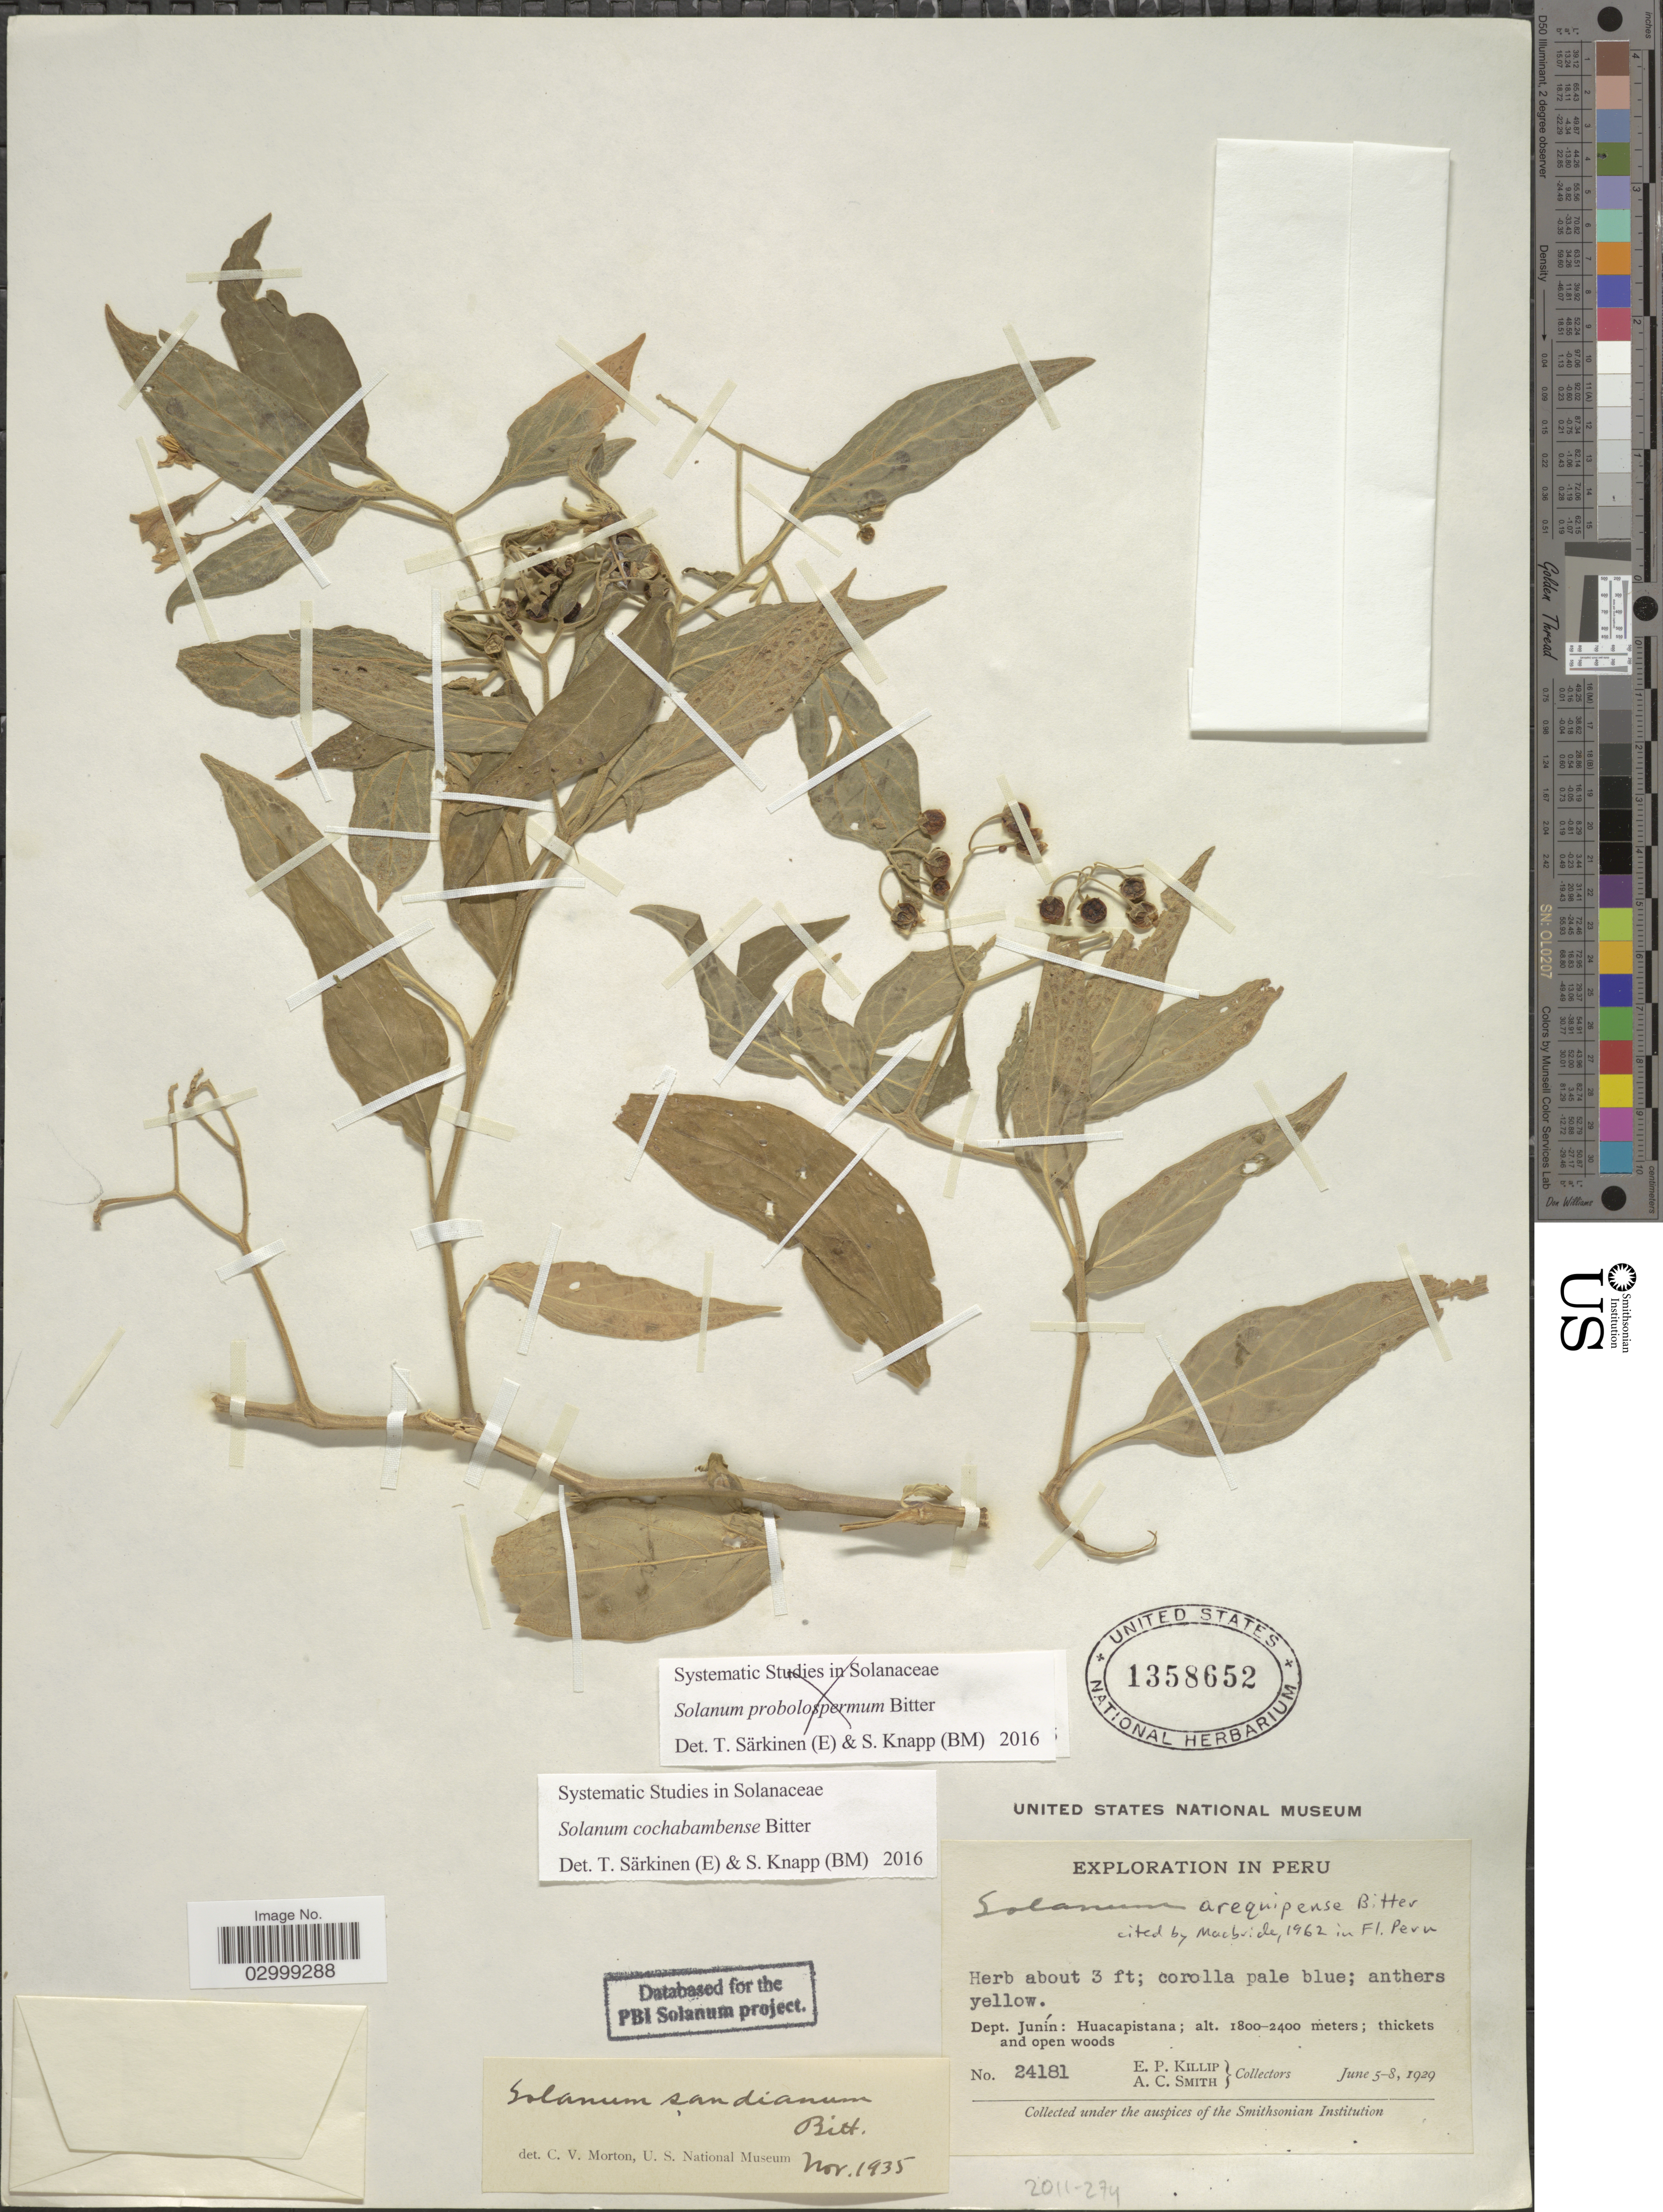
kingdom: Plantae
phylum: Tracheophyta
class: Magnoliopsida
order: Solanales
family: Solanaceae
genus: Solanum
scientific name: Solanum cochabambense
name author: Bitter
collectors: E. P. Killip & A. C. Smith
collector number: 24181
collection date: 1929-06-05/1929-06-08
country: Peru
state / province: Junín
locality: Dept. Junín: Huacapistana.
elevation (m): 1800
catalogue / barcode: US 1358652